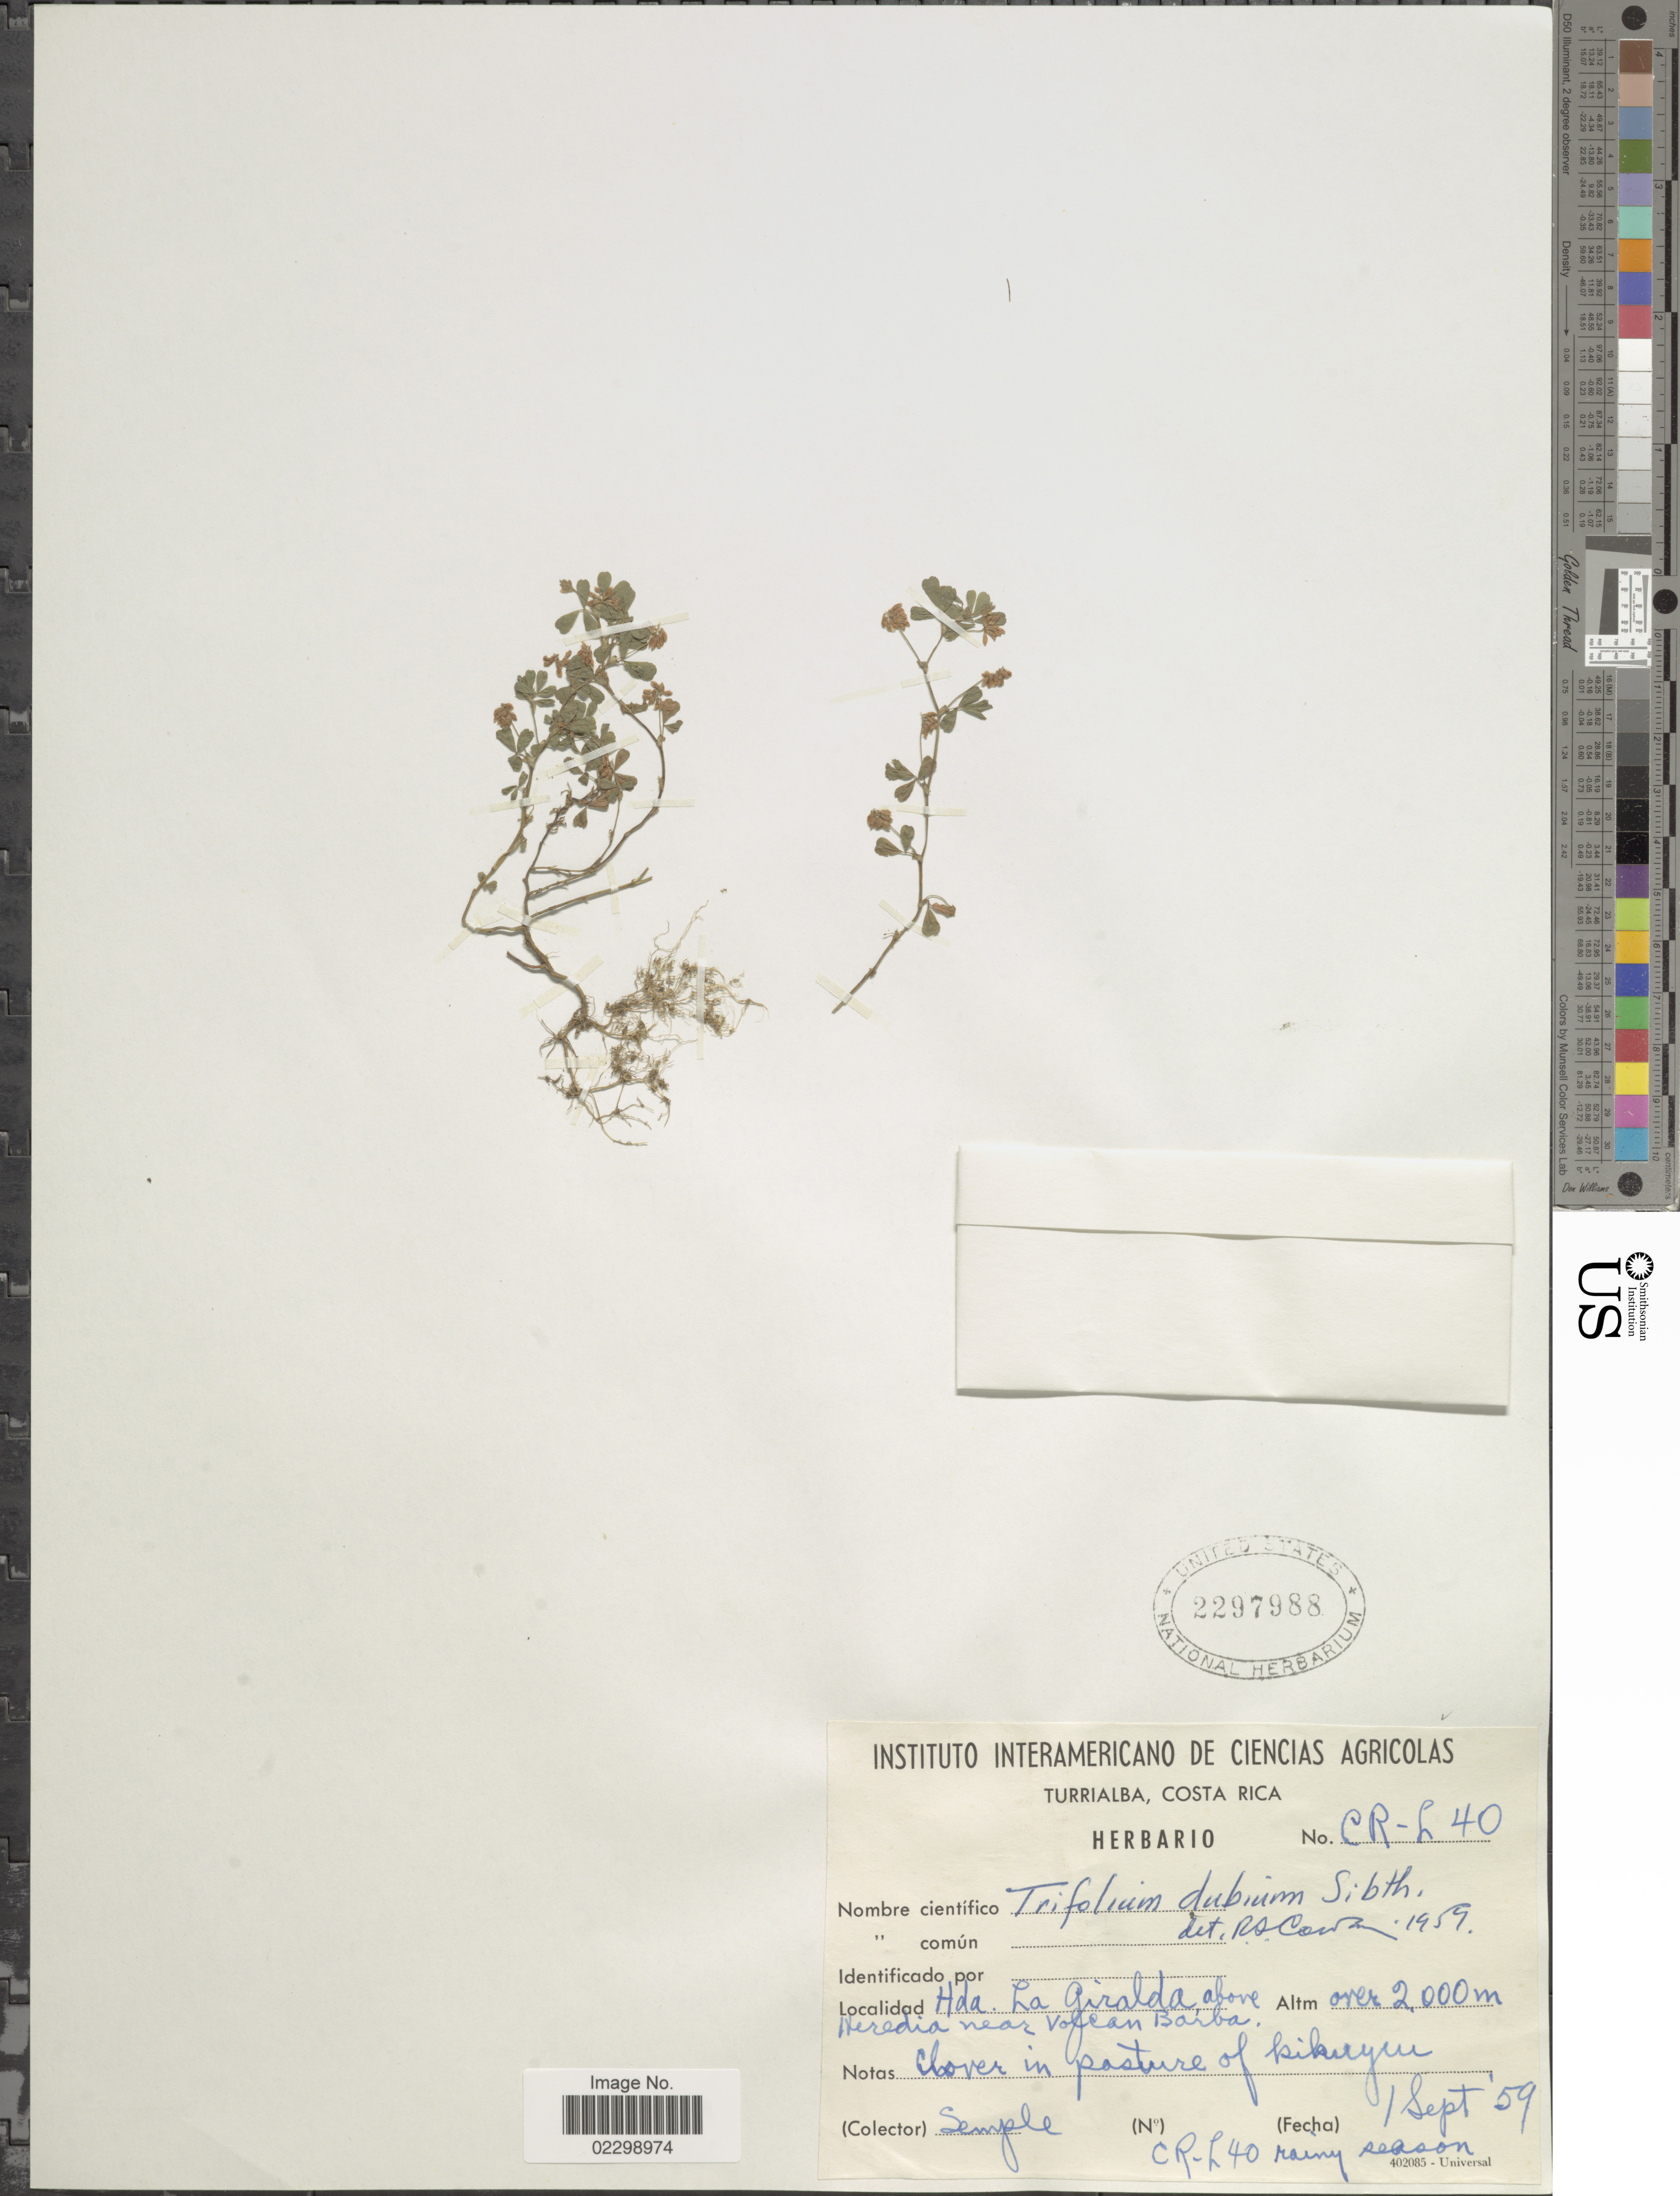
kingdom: Plantae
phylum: Tracheophyta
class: Magnoliopsida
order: Fabales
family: Fabaceae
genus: Trifolium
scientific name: Trifolium dubium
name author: Sibth.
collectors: Semple, --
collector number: CR-L40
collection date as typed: Transcribed d/m/y: 1/9/59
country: Costa Rica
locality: Hda. La Giralda above Heredia near Volcan Barba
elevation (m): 2000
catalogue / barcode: US 2297988